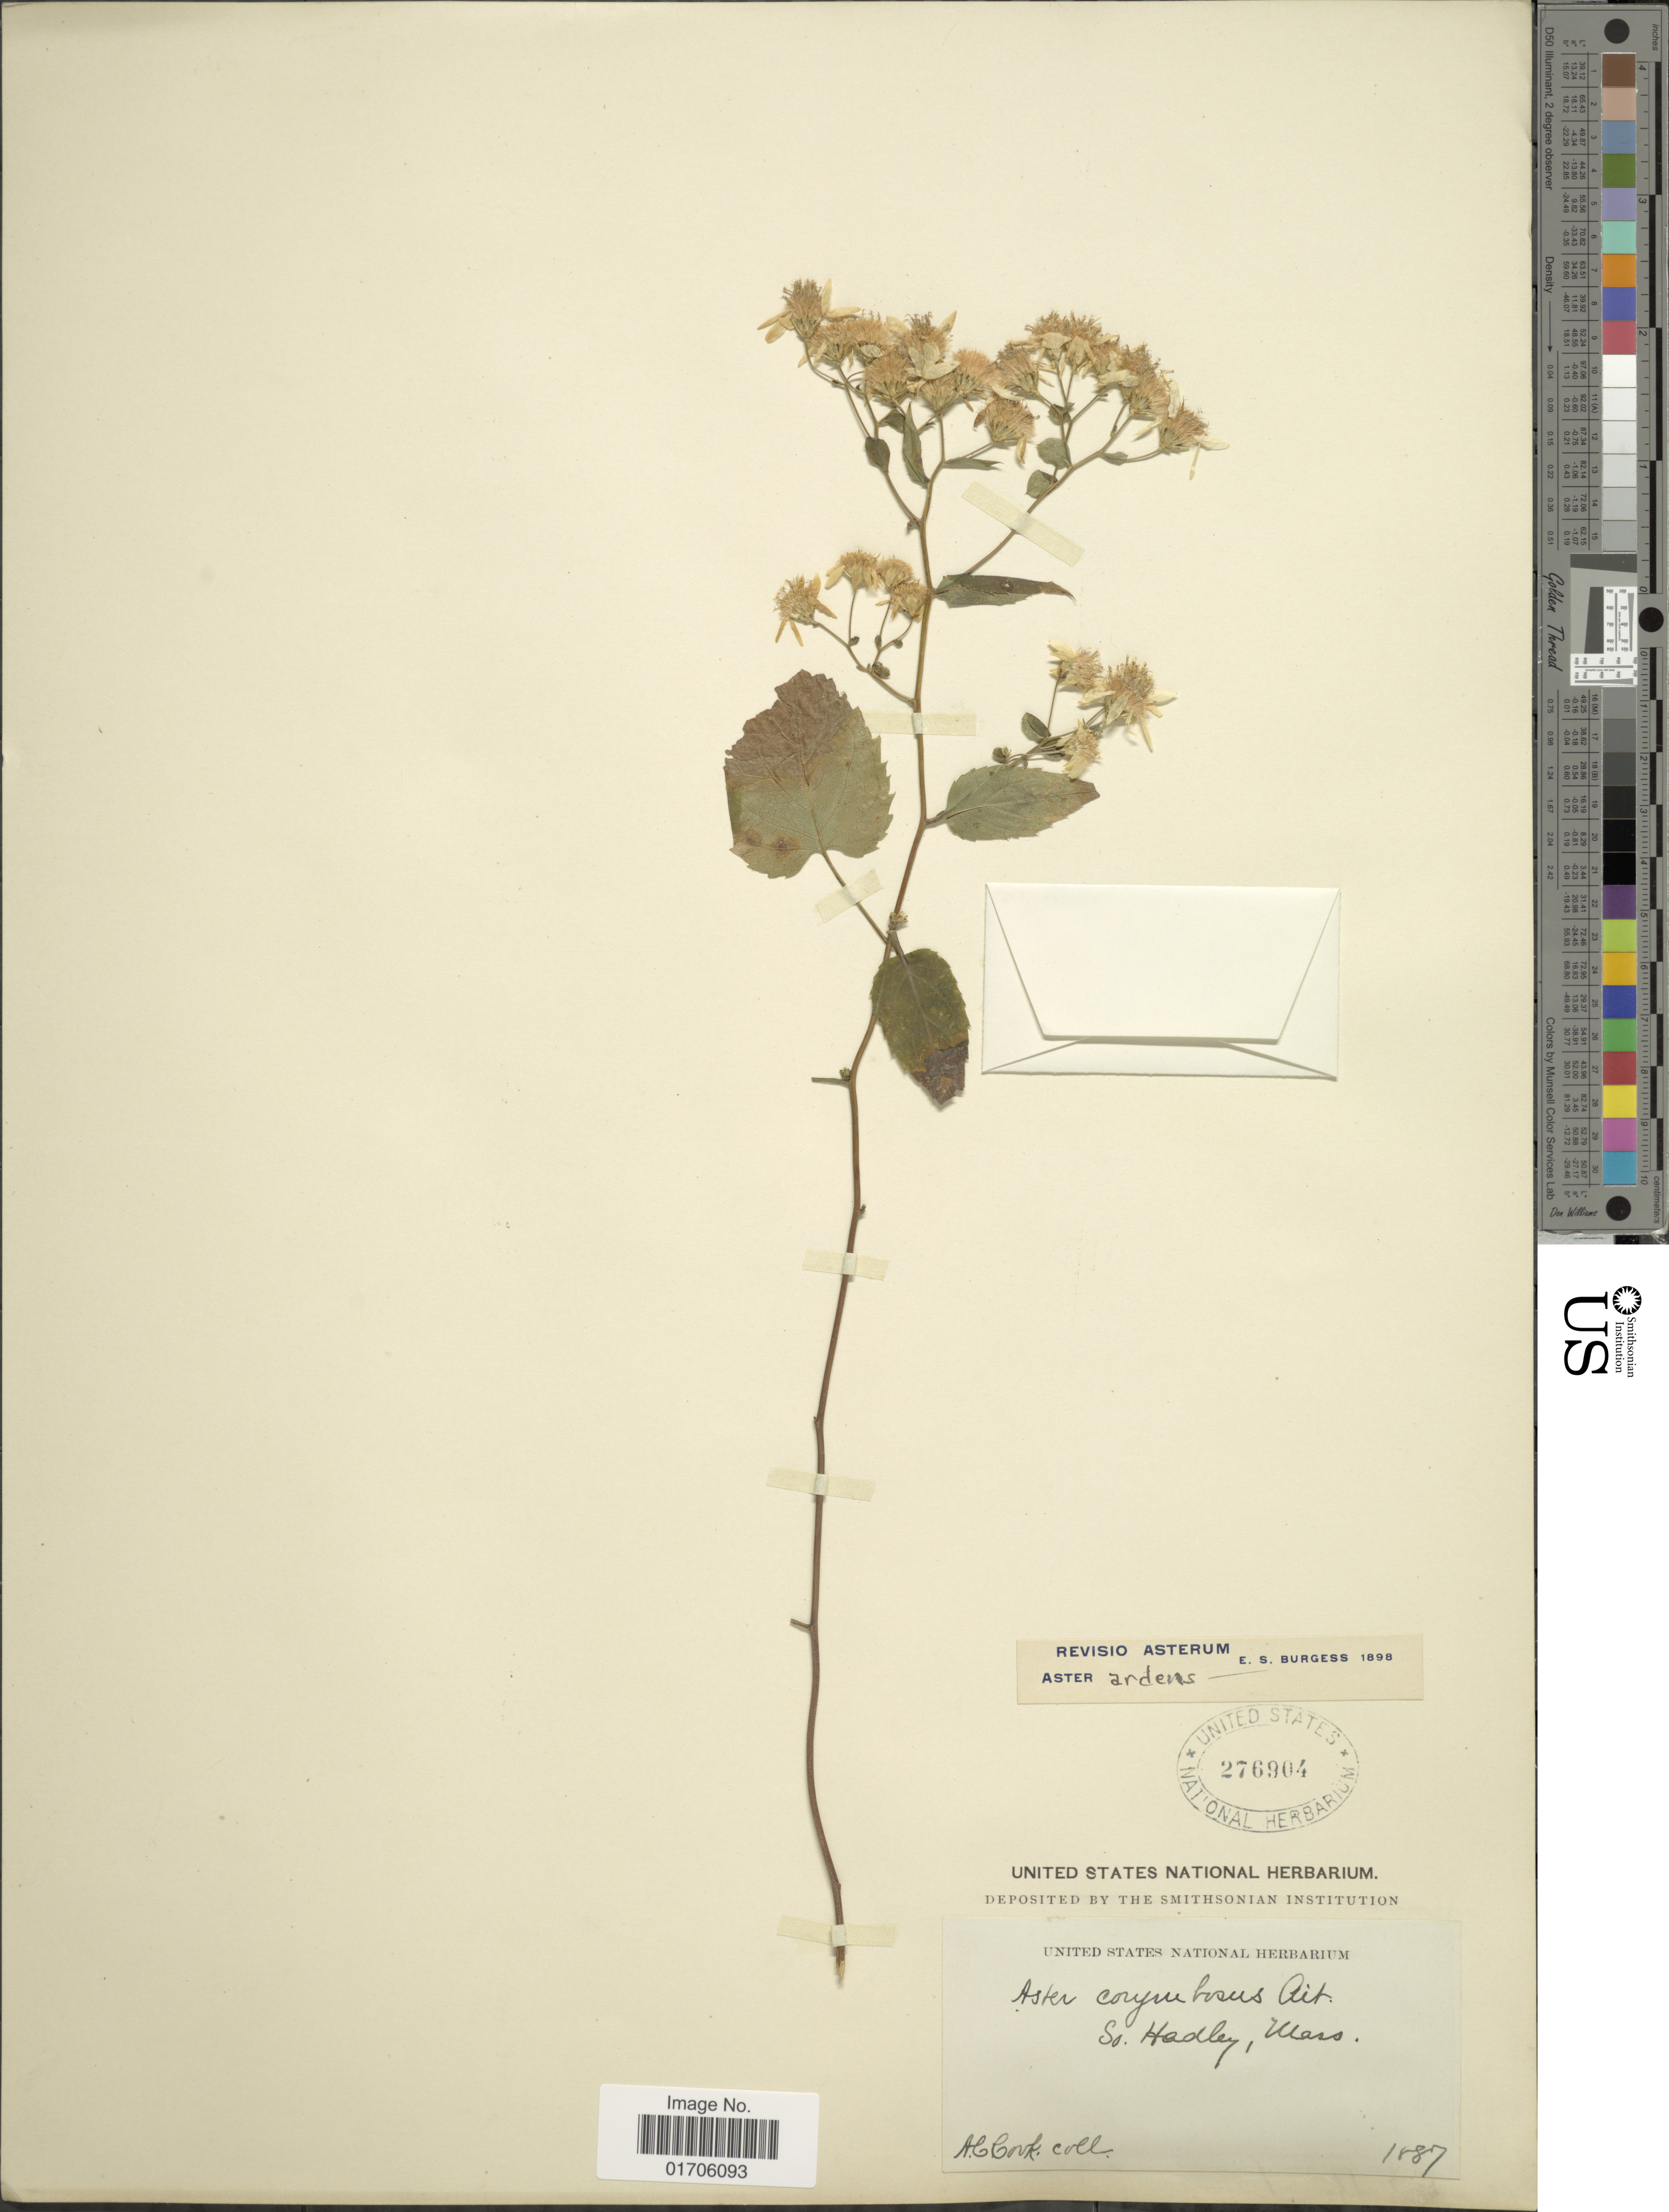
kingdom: Plantae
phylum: Tracheophyta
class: Magnoliopsida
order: Asterales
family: Asteraceae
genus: Aster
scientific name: Aster ardens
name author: E.S. Burgess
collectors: Alice C. Cook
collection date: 1887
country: United States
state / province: Massachusetts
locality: So. Hadley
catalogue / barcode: US 276904